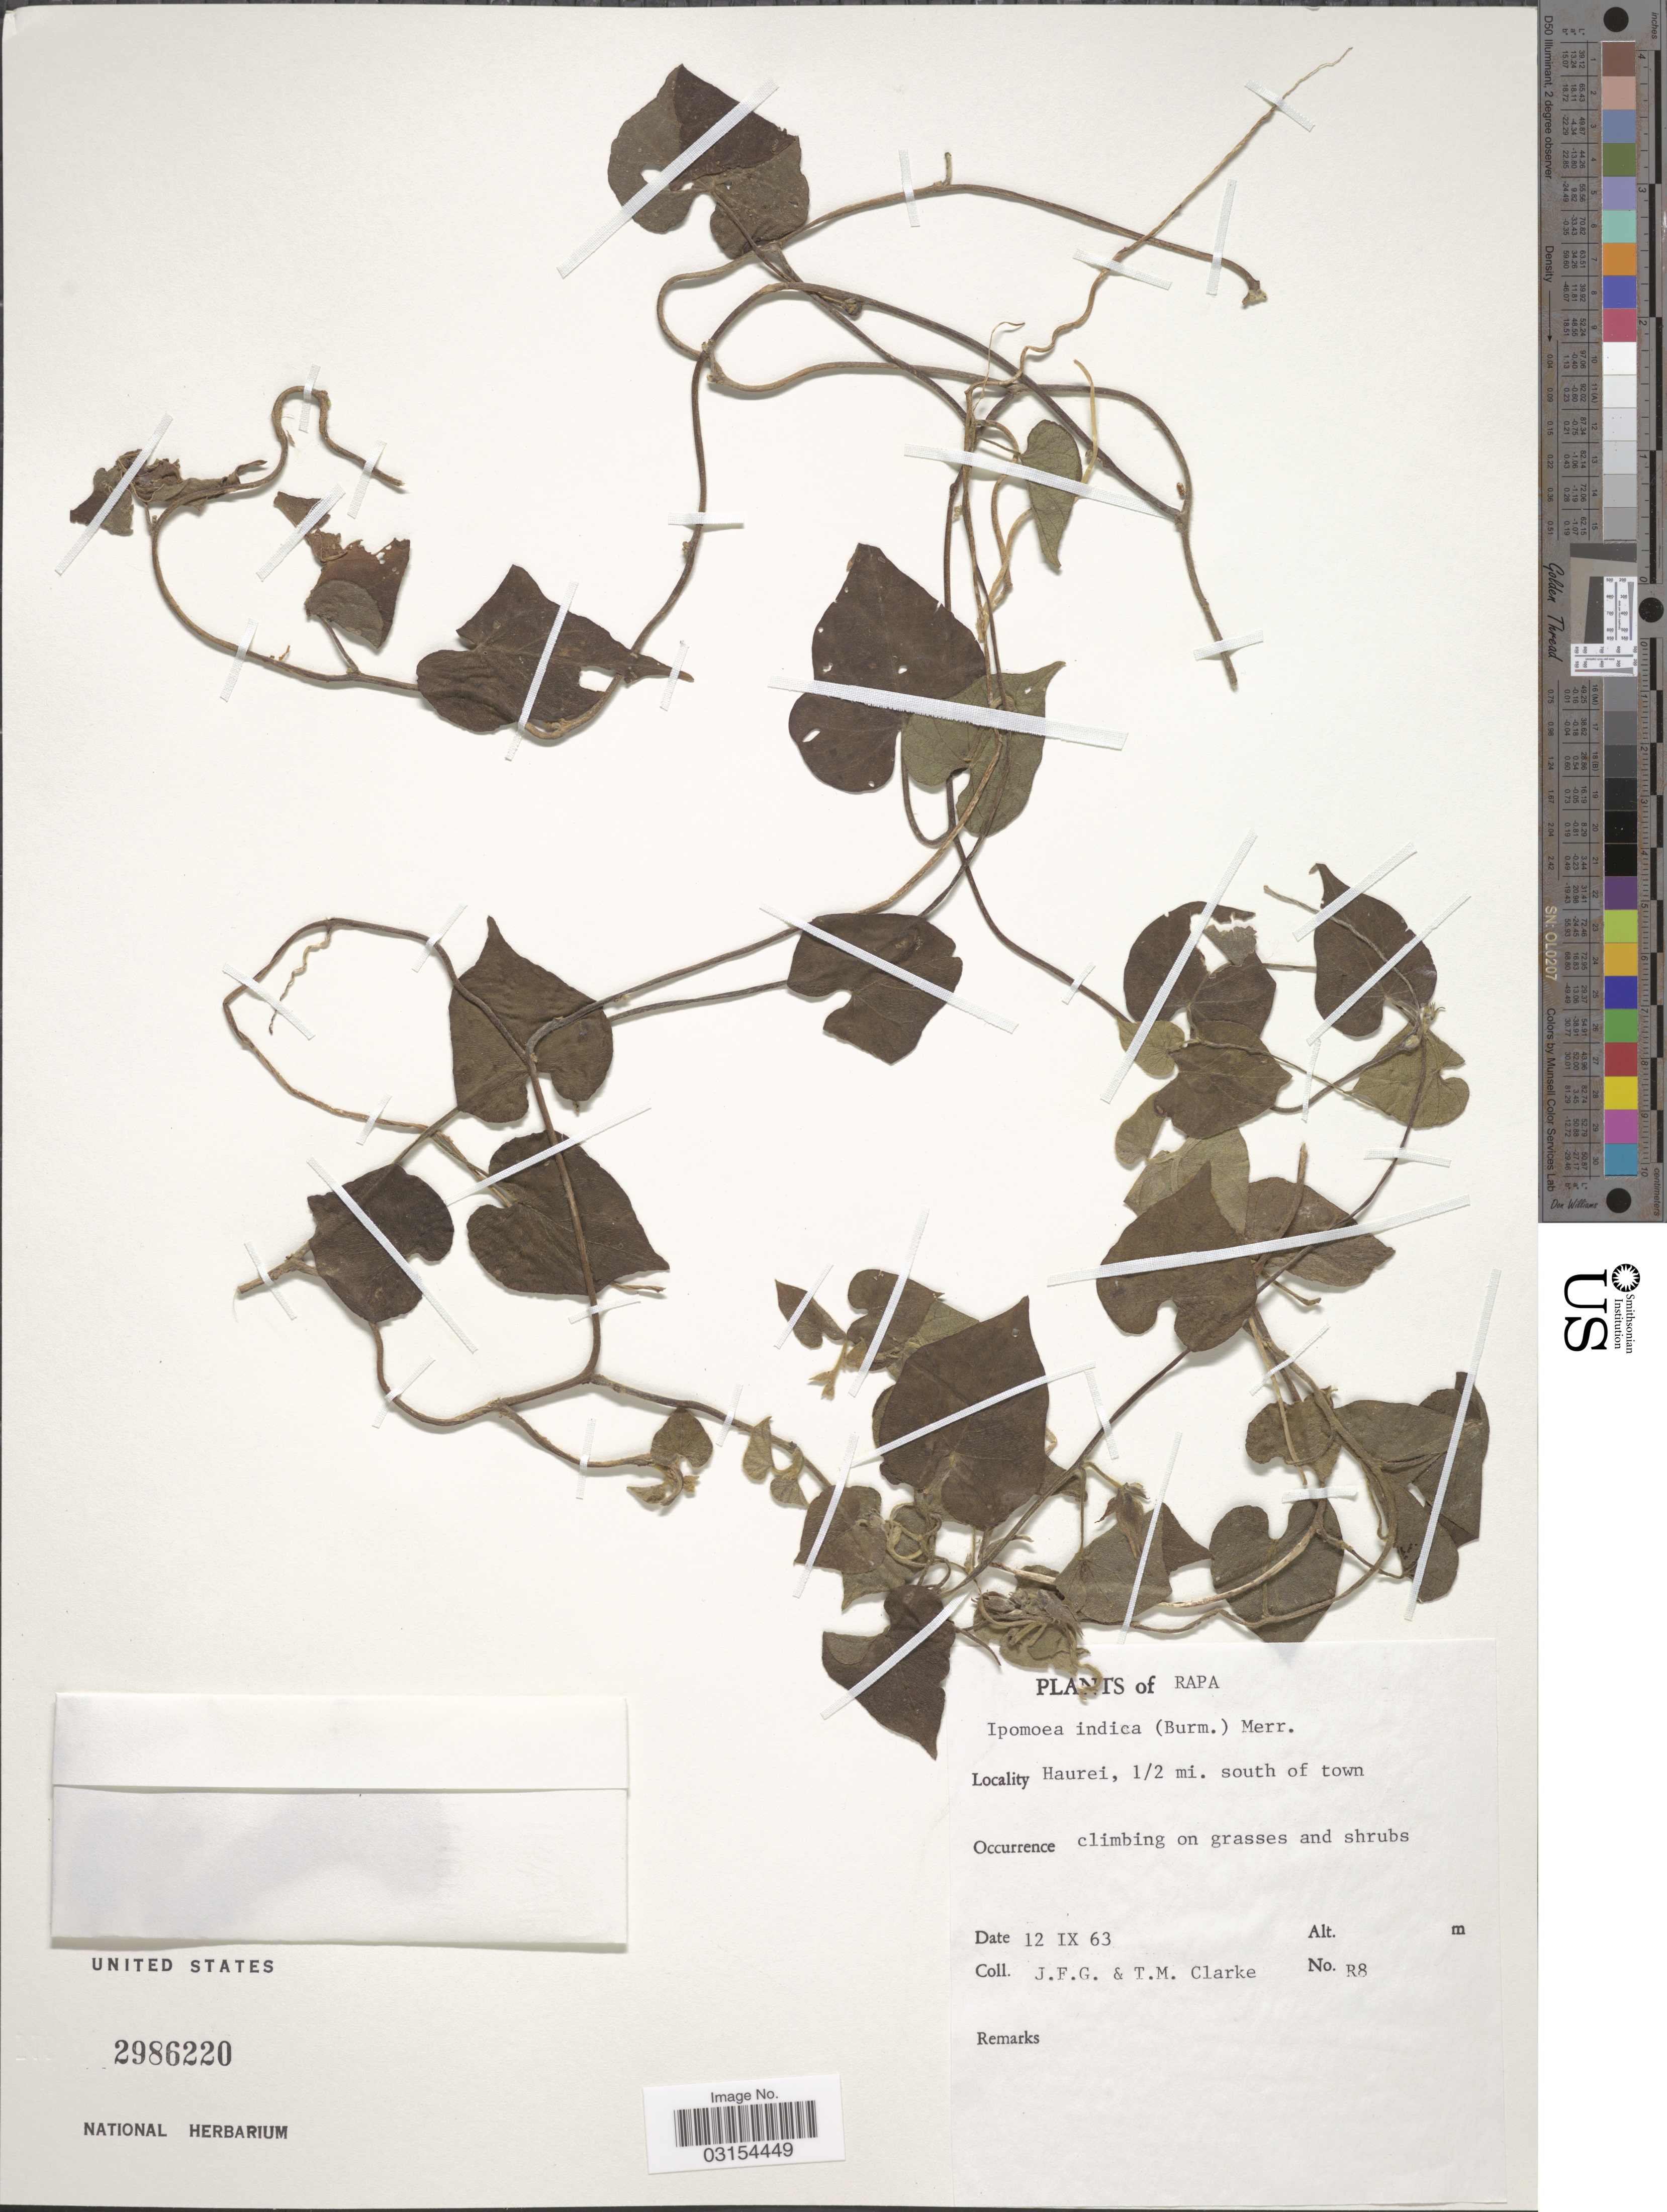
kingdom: Plantae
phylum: Tracheophyta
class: Magnoliopsida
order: Solanales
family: Convolvulaceae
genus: Ipomoea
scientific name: Ipomoea indica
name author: (Burm.) Merr.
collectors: J. F. Clarke & T. M. Clarke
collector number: R8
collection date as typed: Transcribed d/m/y: 12/9/63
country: French Polynesia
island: Rapa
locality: Rapa. Haurei, 1/2 mi. south of town.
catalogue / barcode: US 2986220